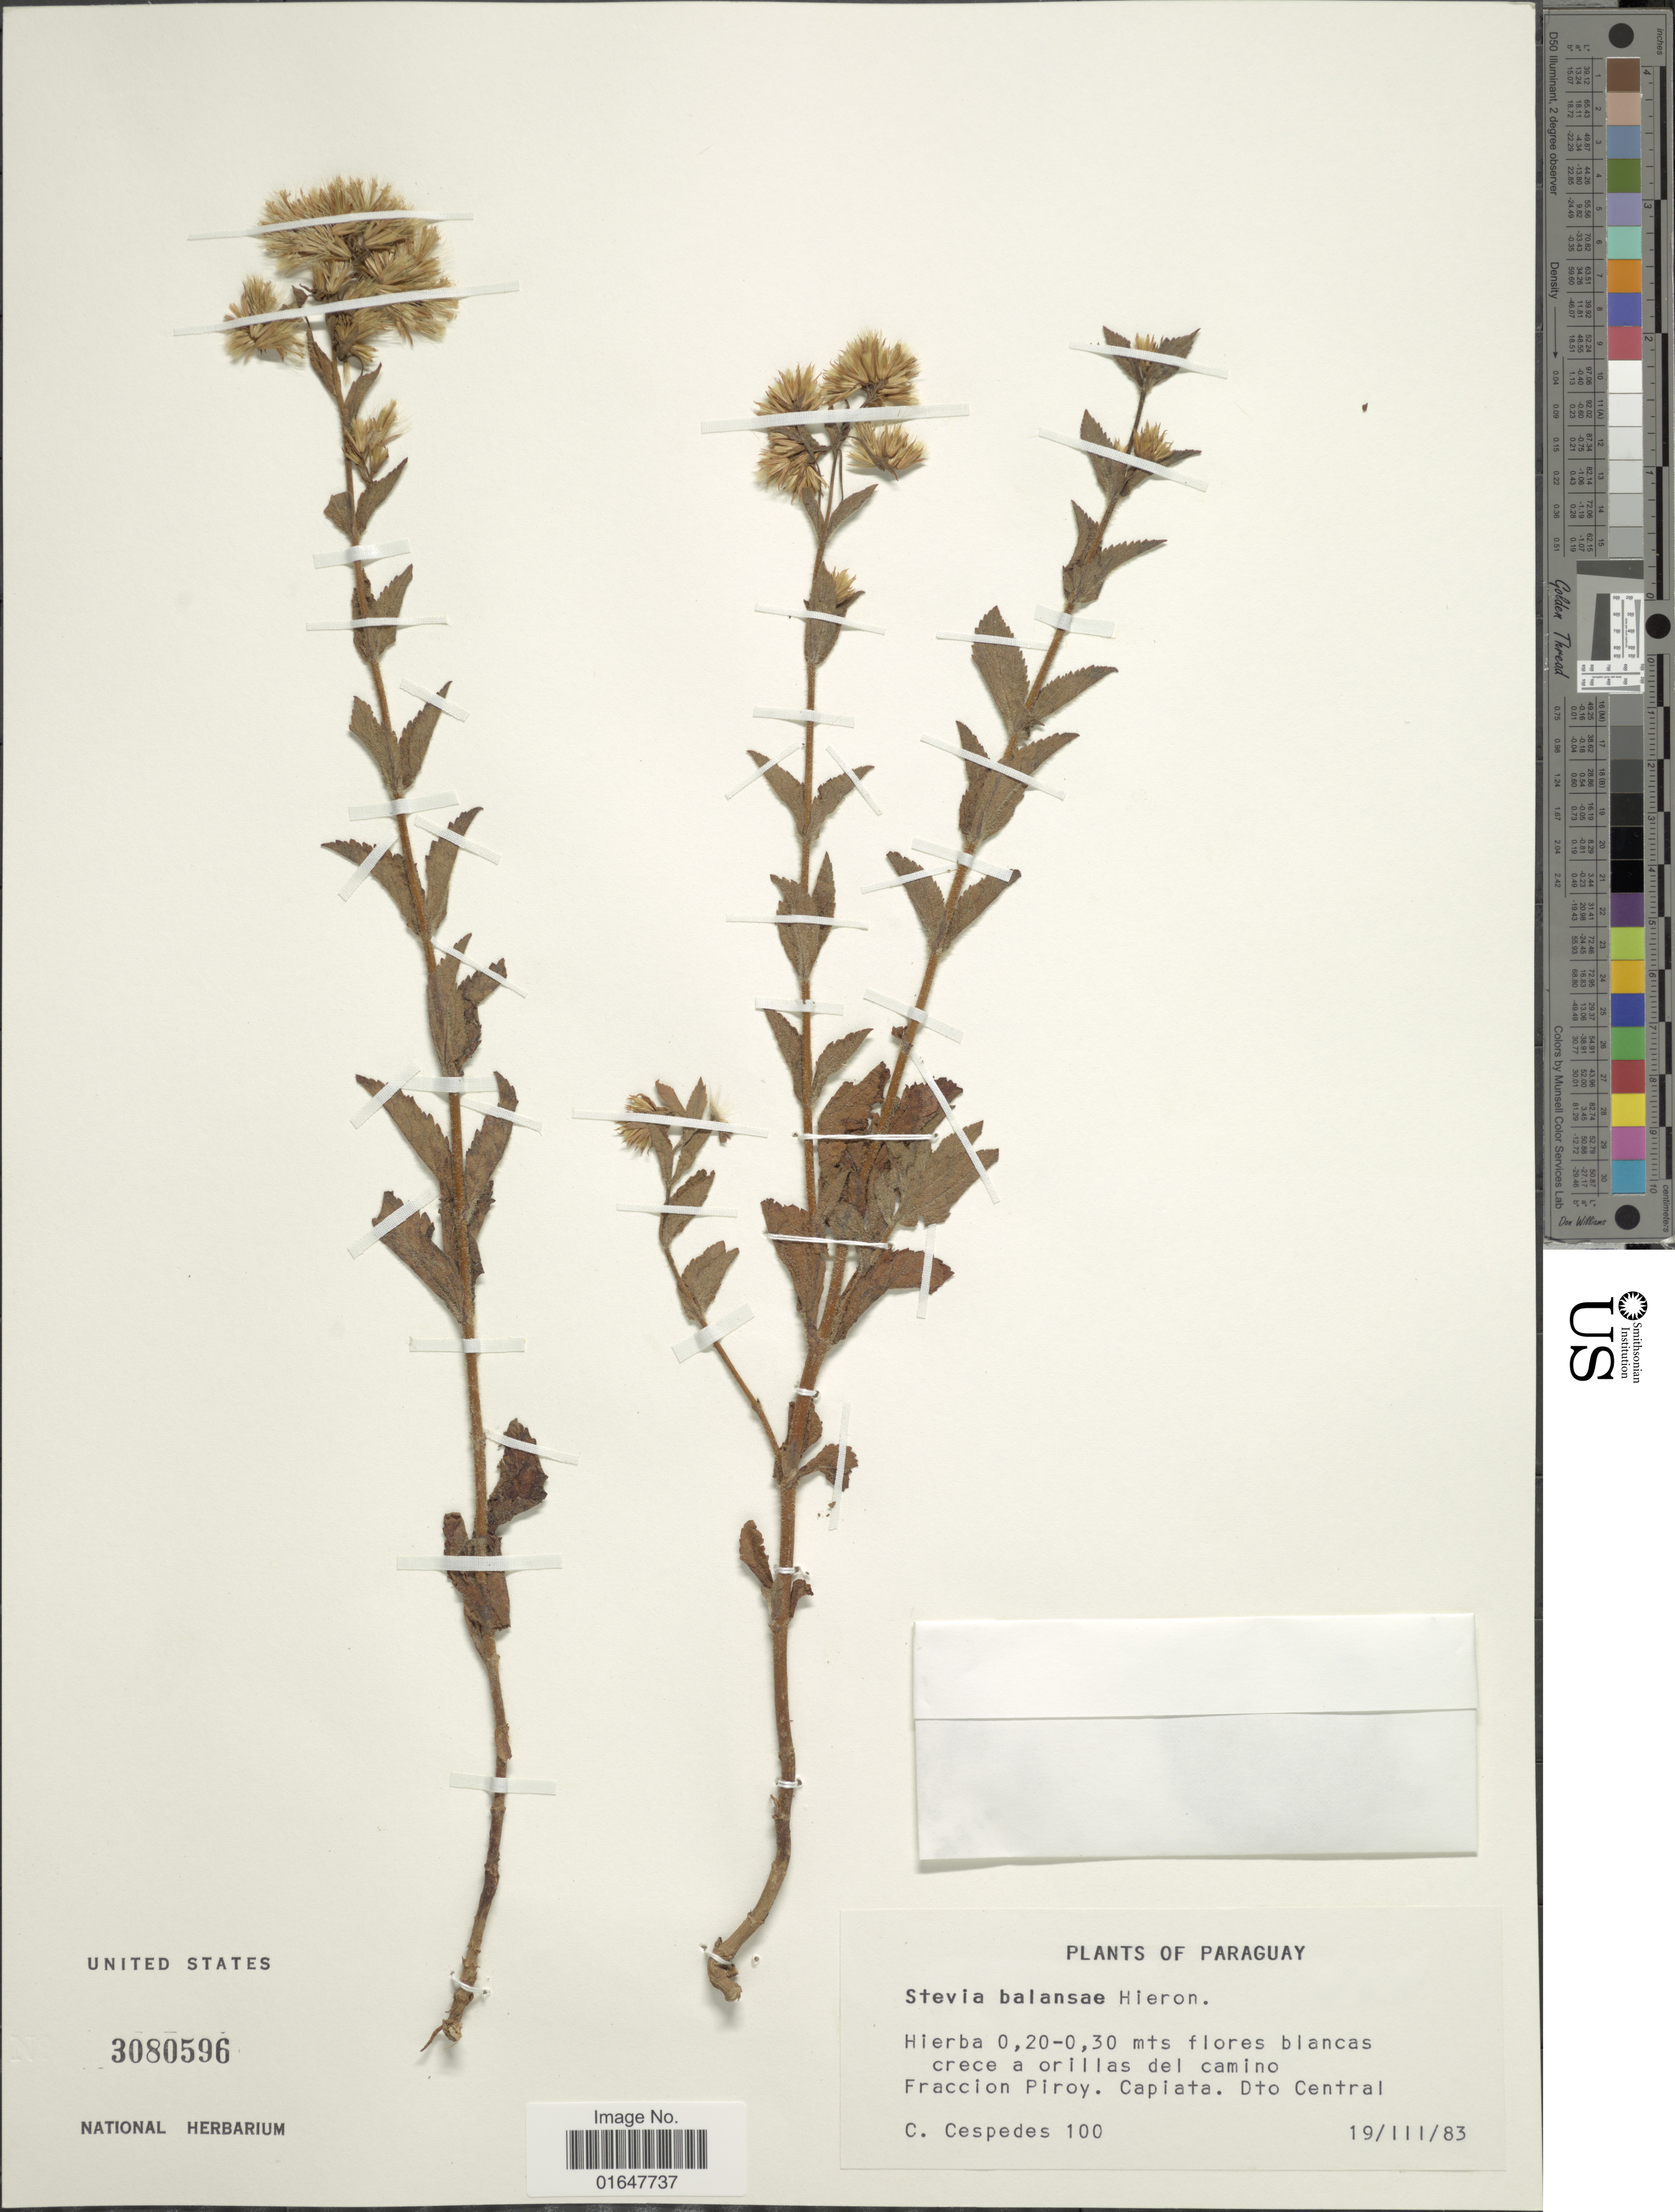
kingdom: Plantae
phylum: Tracheophyta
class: Magnoliopsida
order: Asterales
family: Asteraceae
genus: Stevia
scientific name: Stevia balansae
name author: Hieron.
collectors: C. Cespedes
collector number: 100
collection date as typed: Transcribed d/m/y: 19/3/83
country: Paraguay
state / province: Central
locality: Fraccion Piroy, Capiata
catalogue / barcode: US 3080596